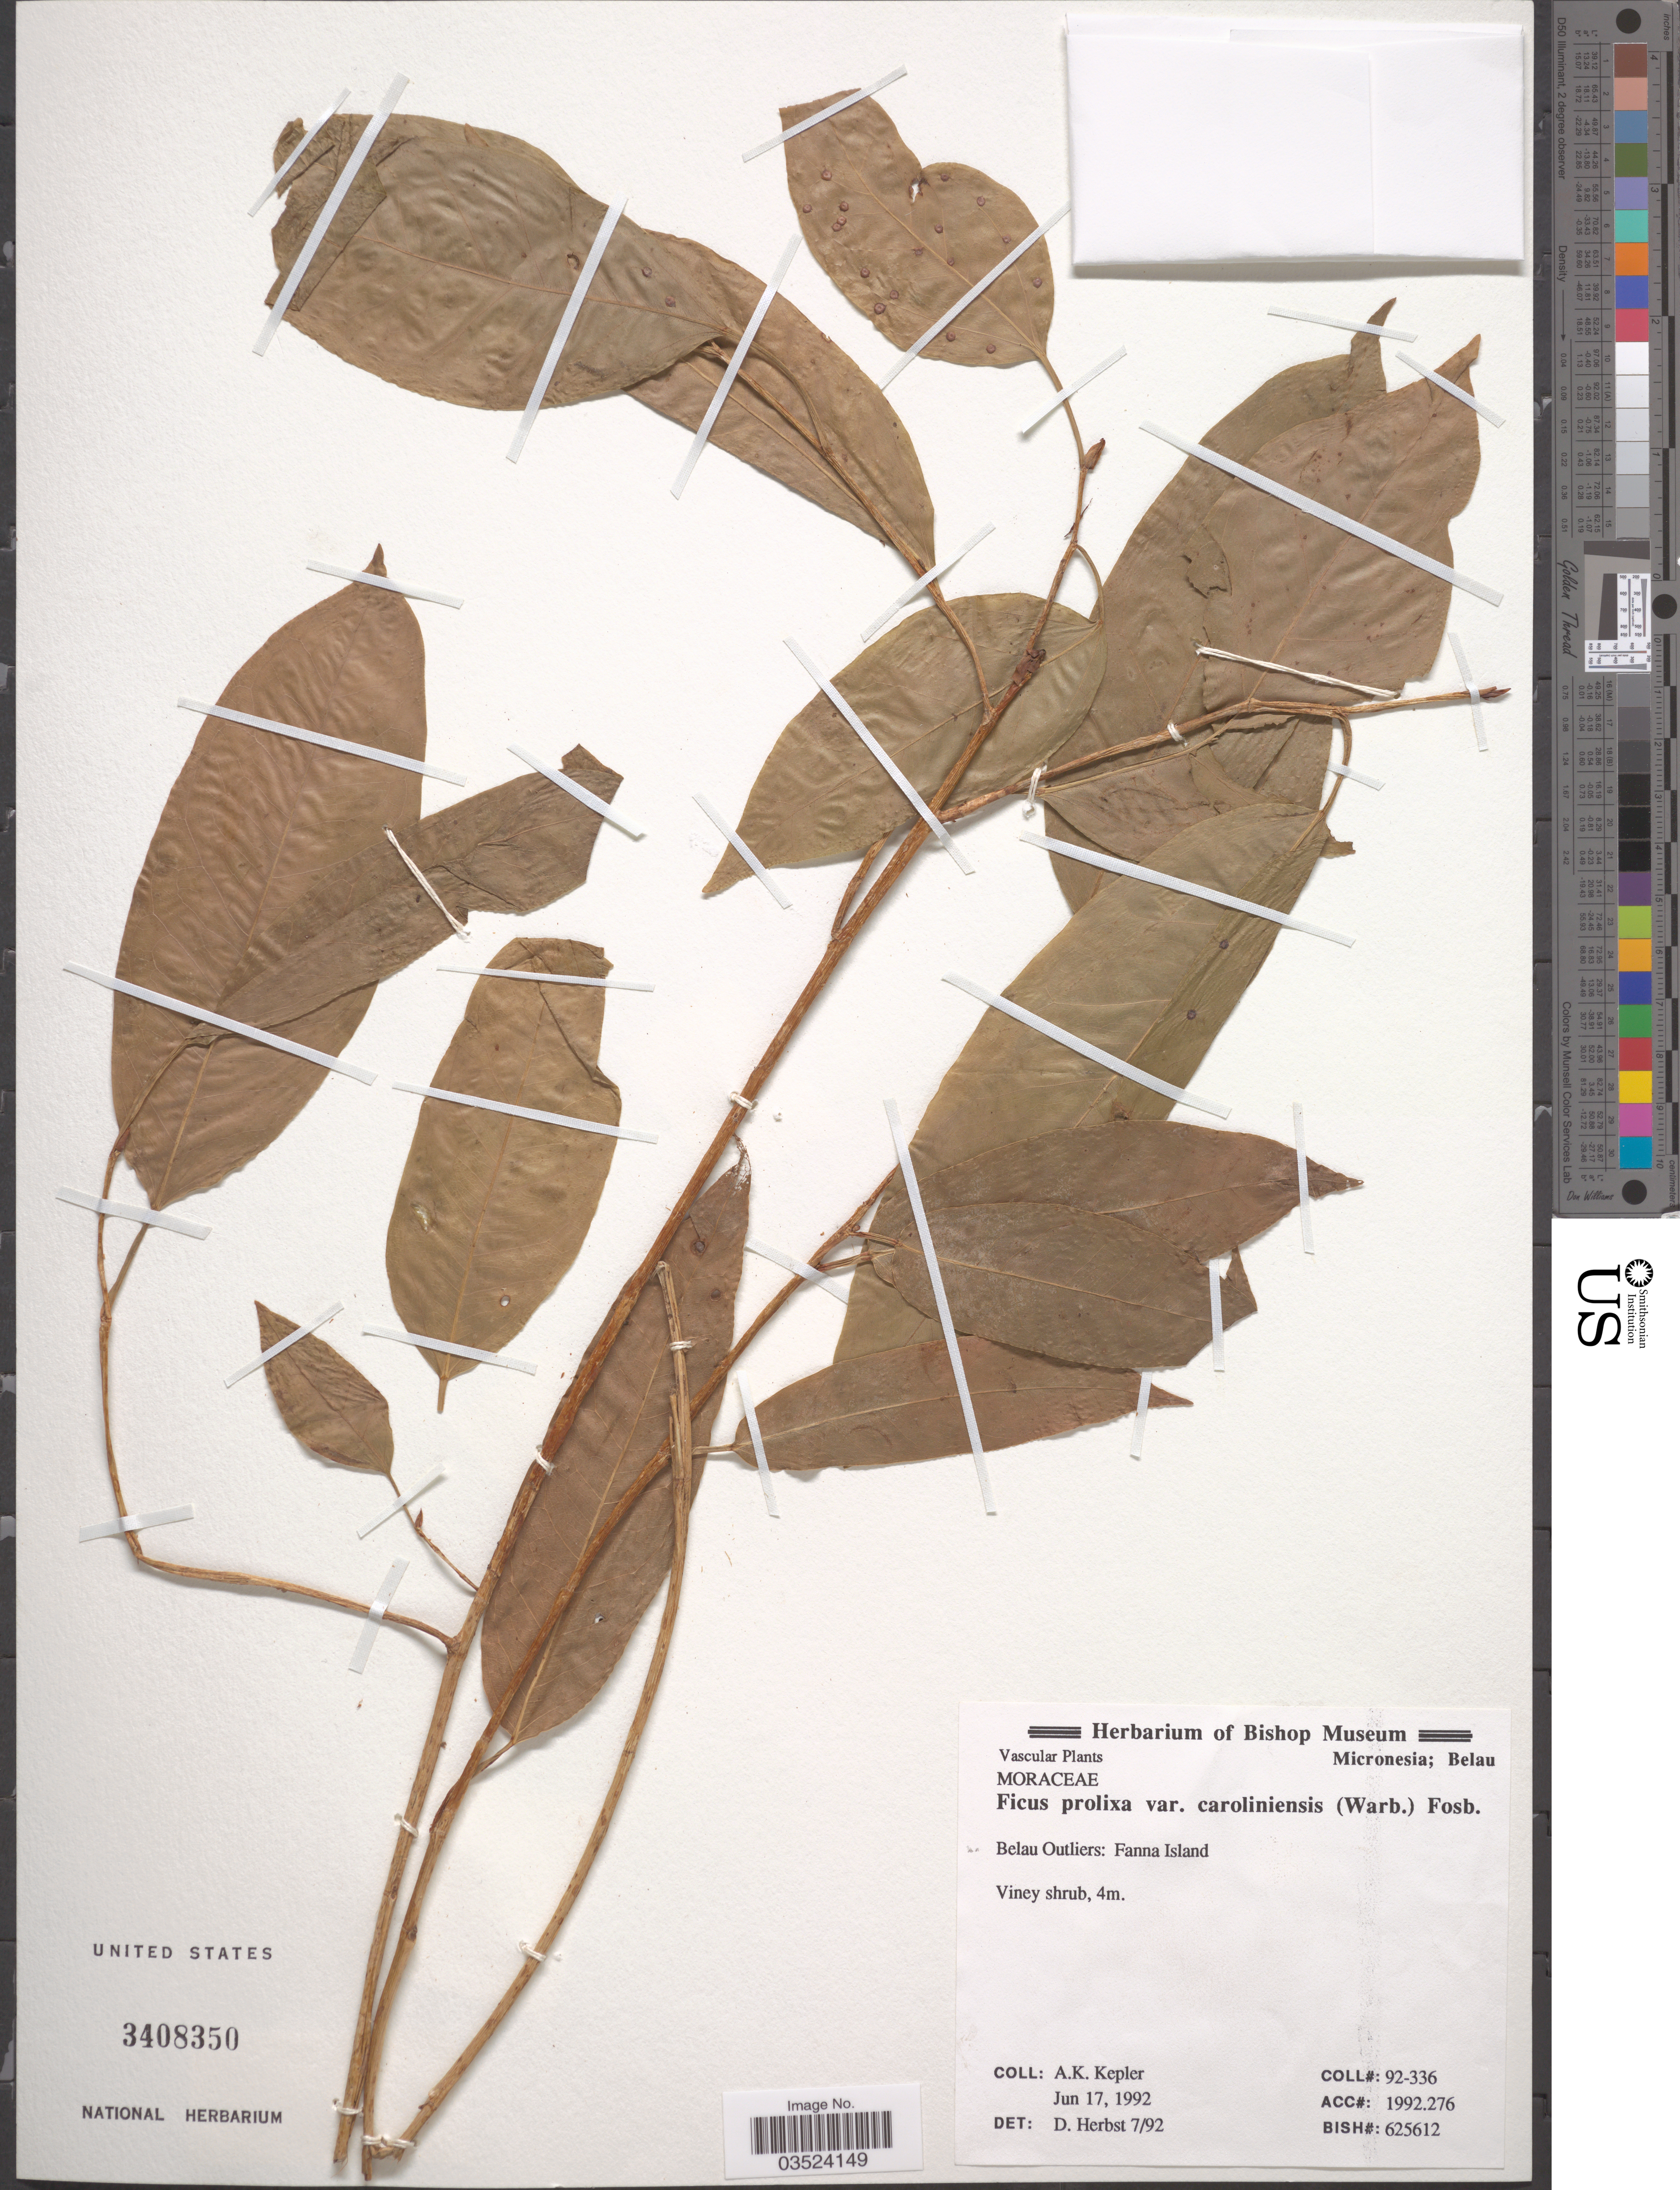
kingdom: Plantae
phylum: Tracheophyta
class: Magnoliopsida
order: Rosales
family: Moraceae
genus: Ficus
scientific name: Ficus prolixa var. carolinensis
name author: (Warb.) Fosberg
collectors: A. K. Kepler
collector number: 92-336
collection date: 1992-06-17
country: Palau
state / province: Belau Outliers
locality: Micronesia; Belau. Fanna Island.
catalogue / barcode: US 3408350